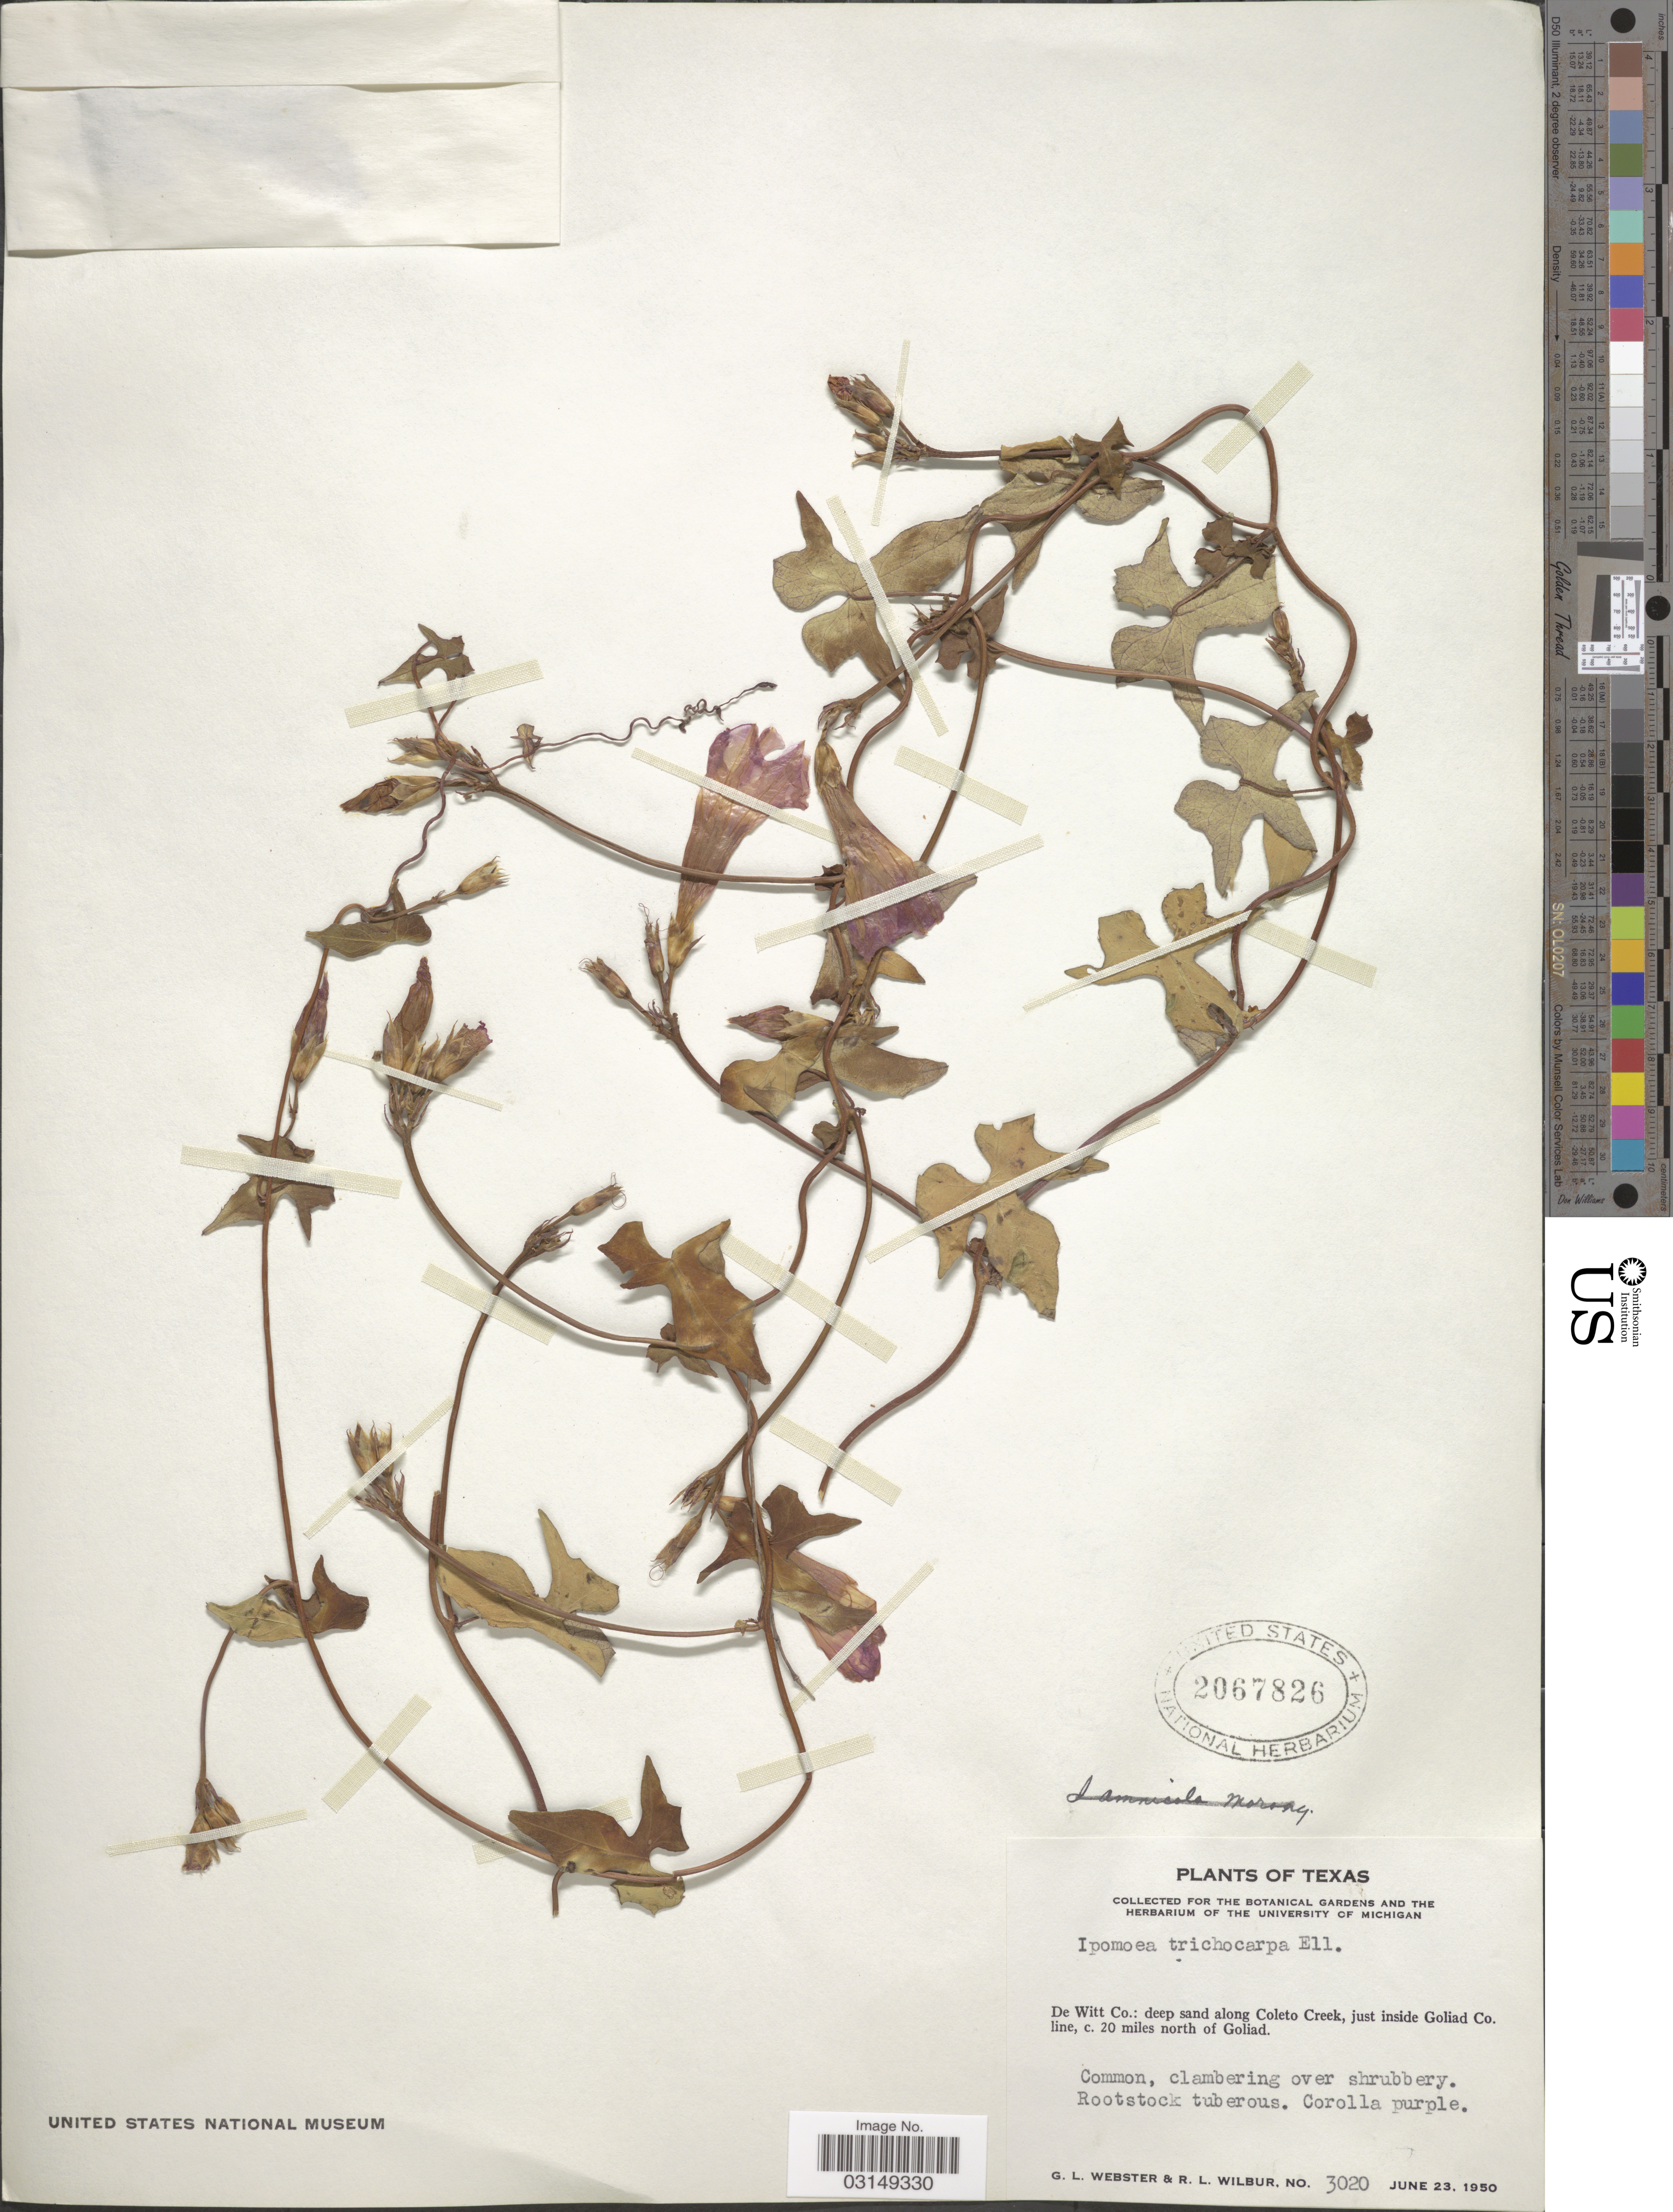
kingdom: Plantae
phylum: Tracheophyta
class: Magnoliopsida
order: Solanales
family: Convolvulaceae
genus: Ipomoea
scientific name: Ipomoea trichocarpa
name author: Elliott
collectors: G. L. Webster & R. L. Wilbur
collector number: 3020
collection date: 1950-06-23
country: United States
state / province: Texas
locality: De Witt Co.: deep sand along Coleto Creek, just inside Goliad Co. line, c. 20 miles north of Goliad.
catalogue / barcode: US 2067826